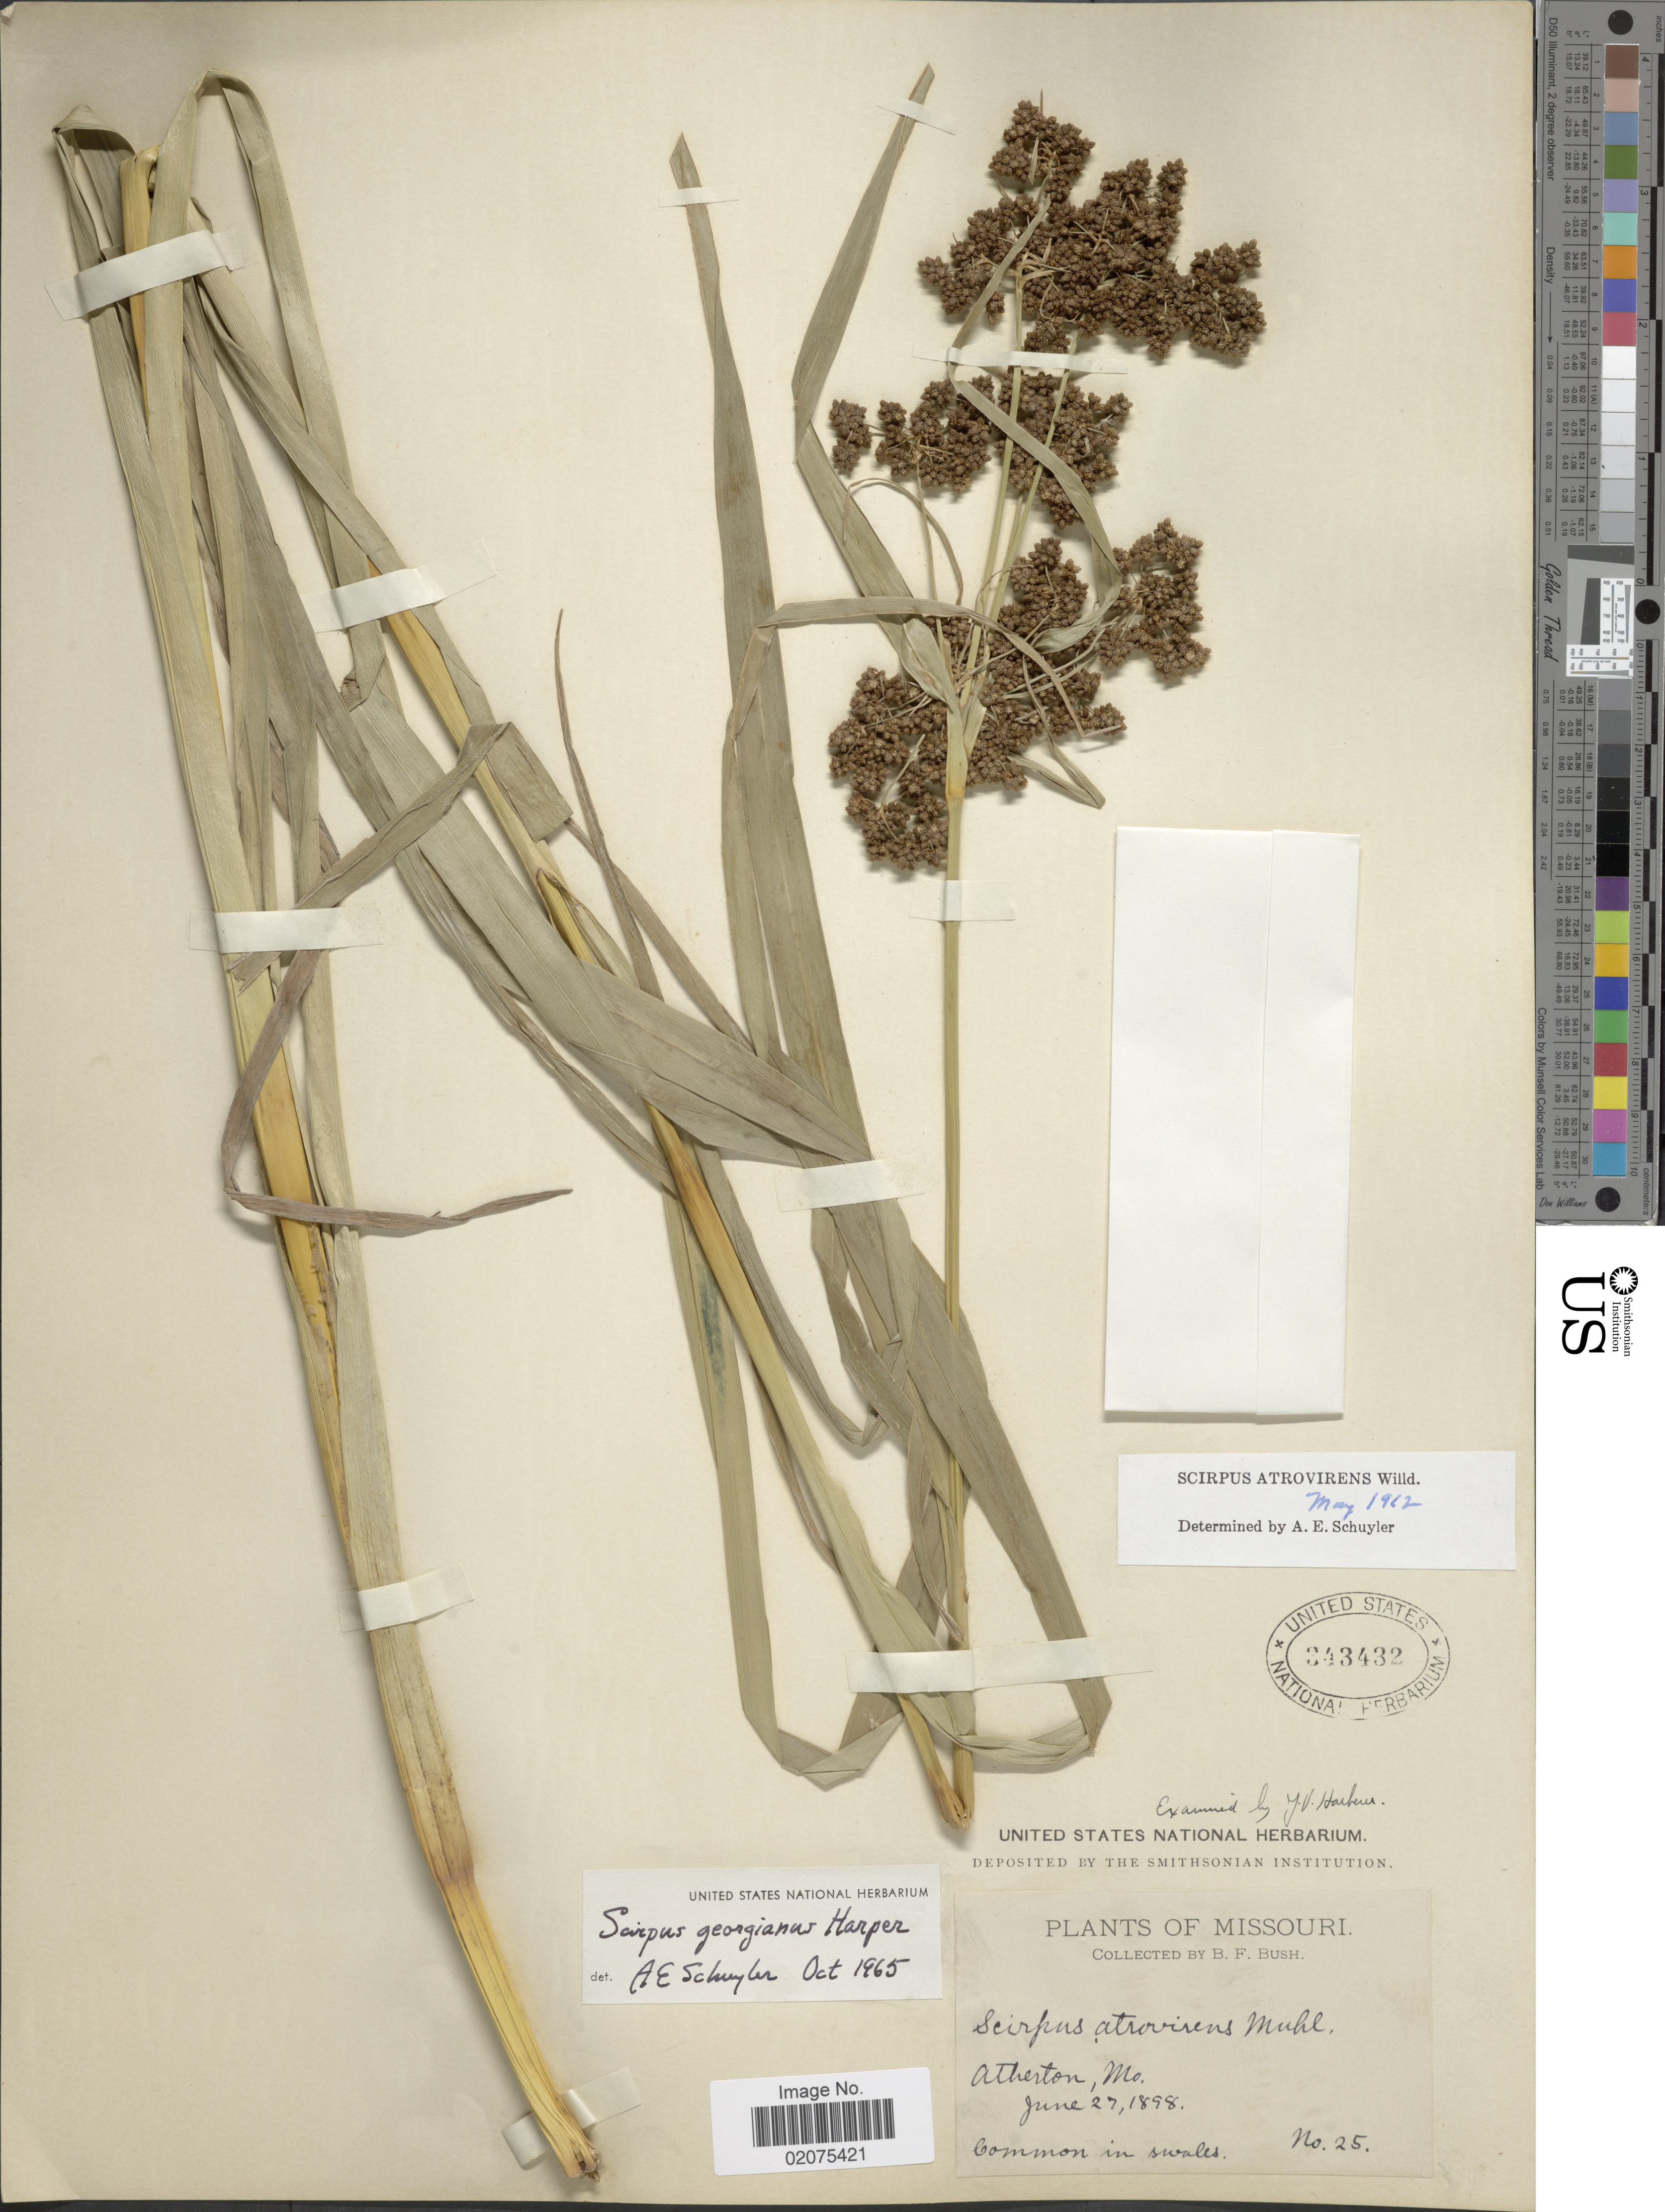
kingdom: Plantae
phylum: Tracheophyta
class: Liliopsida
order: Poales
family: Cyperaceae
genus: Scirpus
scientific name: Scirpus georgianus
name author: R.M. Harper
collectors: B. F. Bush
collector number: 25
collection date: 1898-06-27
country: United States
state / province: Missouri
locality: Atherton, Mo.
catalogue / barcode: US 343432